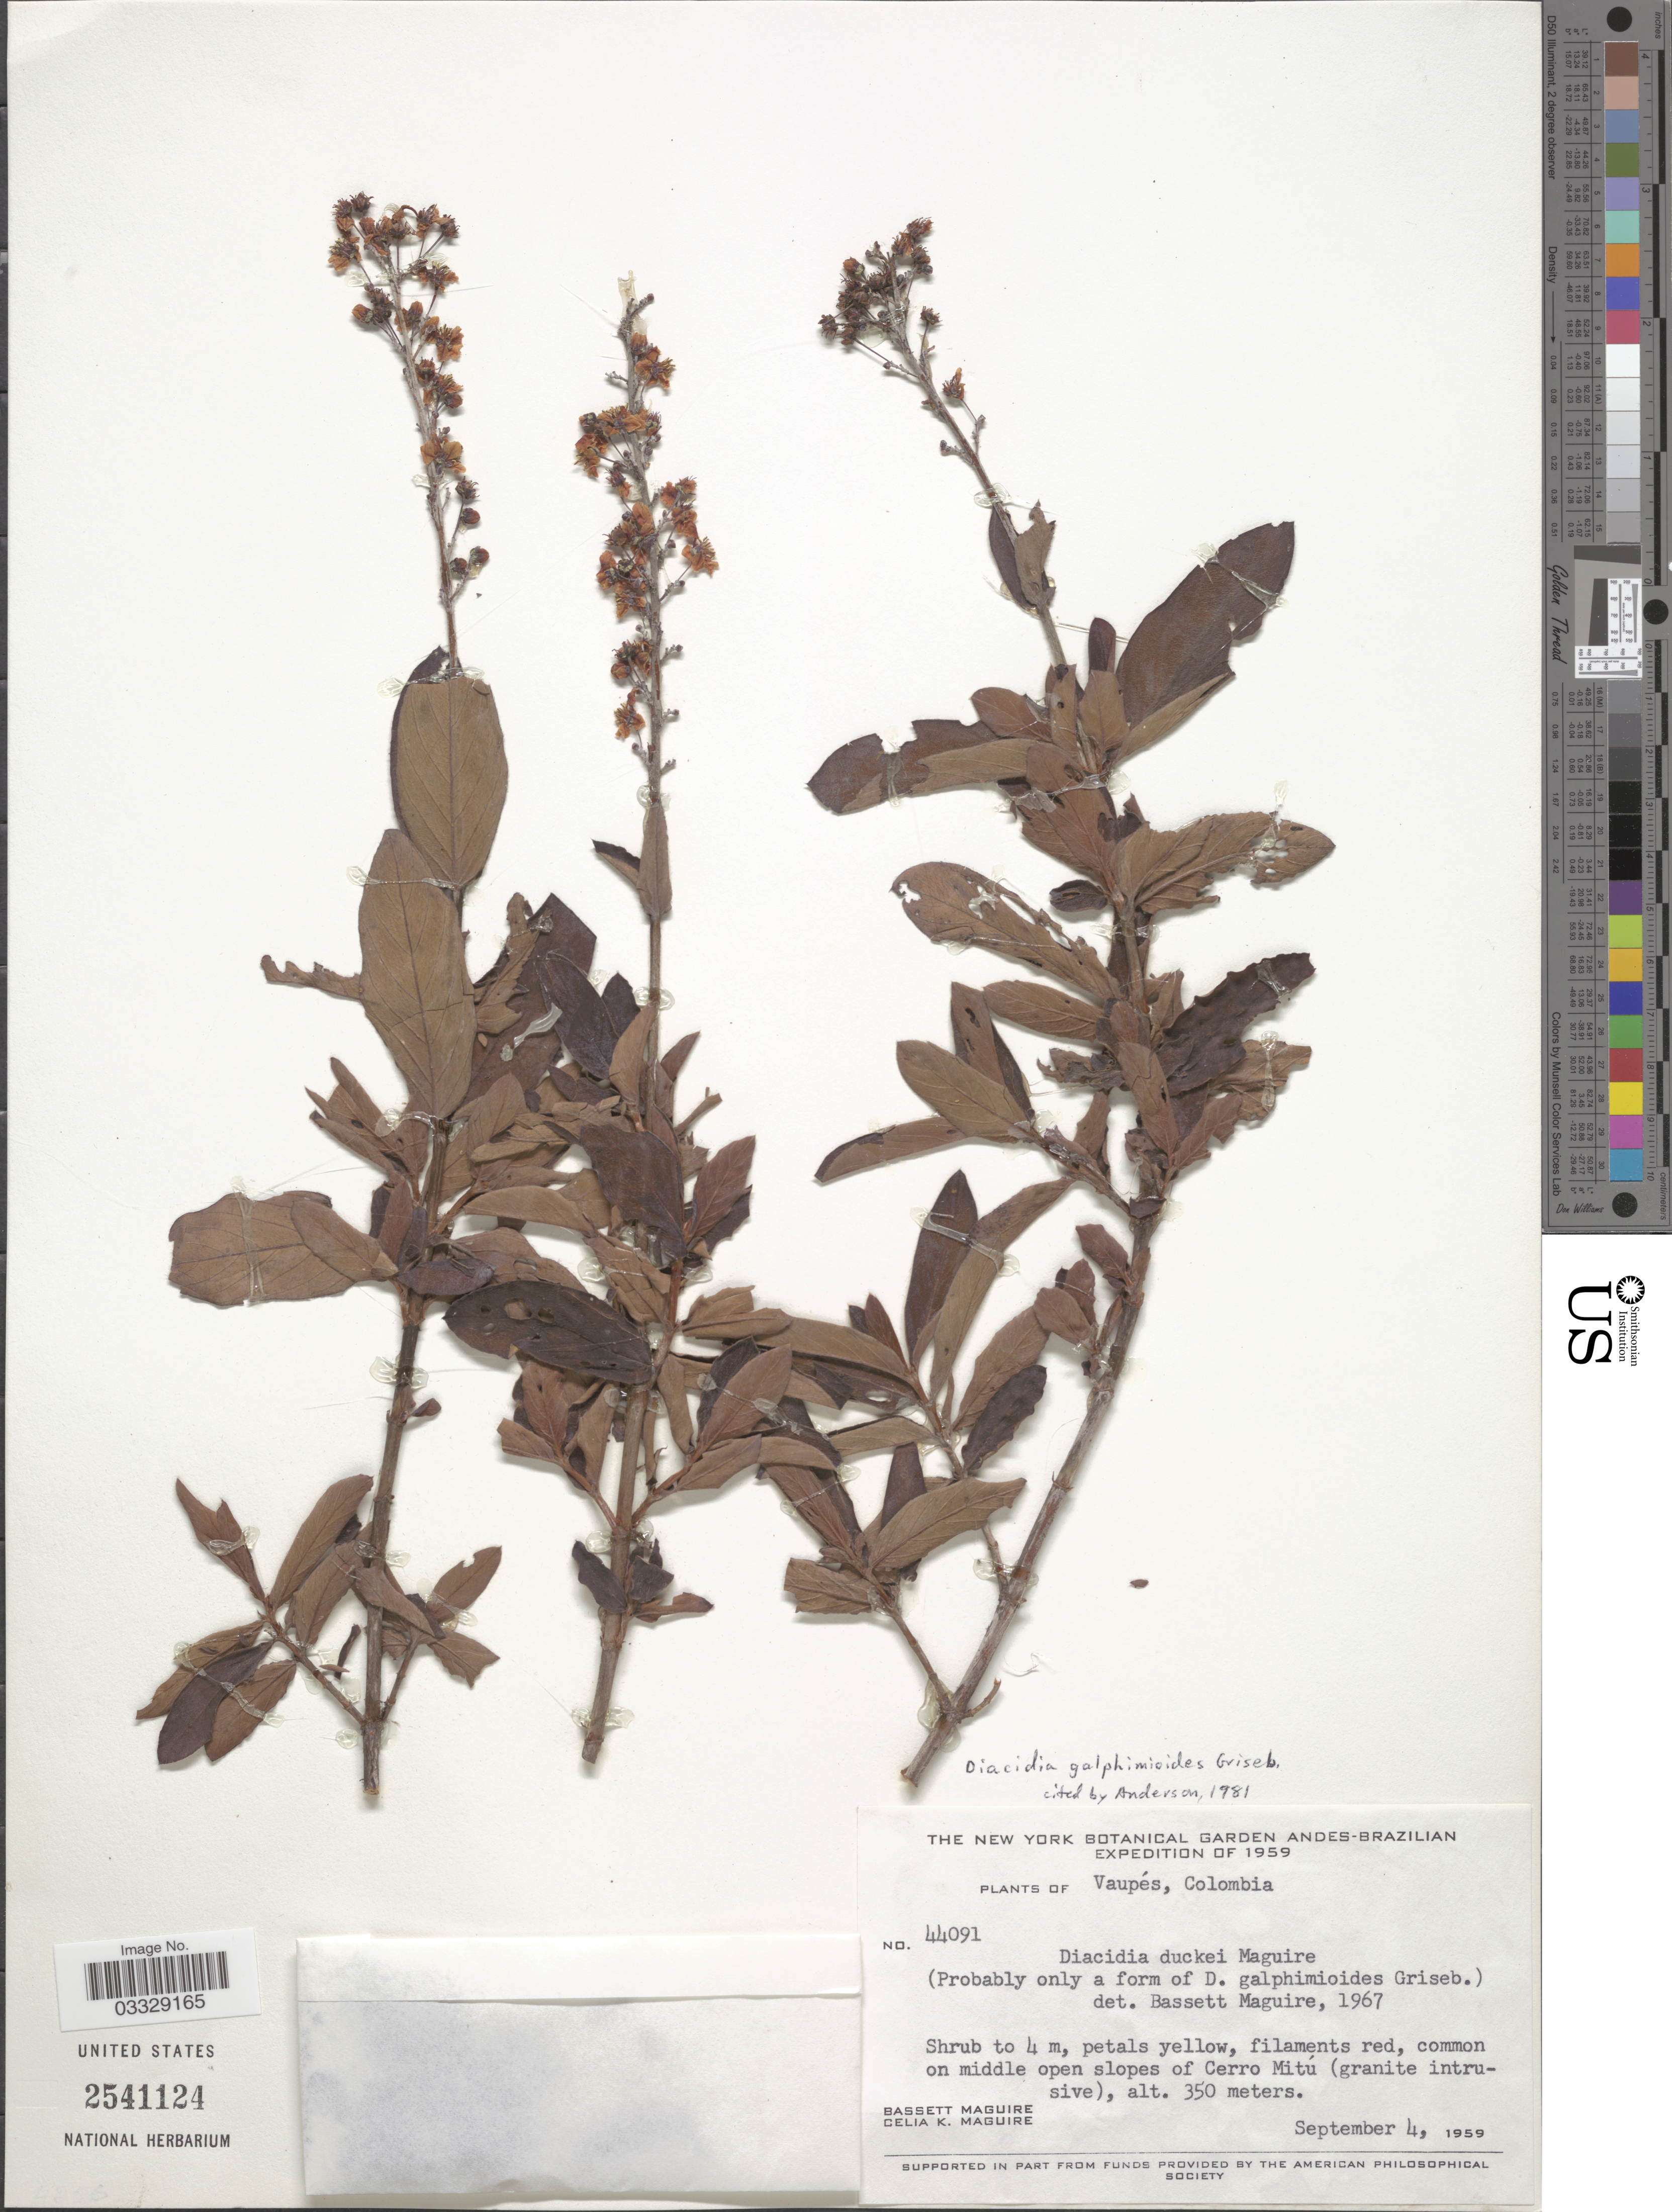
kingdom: Plantae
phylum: Tracheophyta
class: Magnoliopsida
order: Malpighiales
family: Malpighiaceae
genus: Diacidia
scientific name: Diacidia galphimioides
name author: Griseb.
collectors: B. Maguire & C. K. Maguire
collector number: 44091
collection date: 1959-09-04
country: Colombia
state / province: Vaupés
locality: On middle open slopes of Cerro Mitú (granite intrusive).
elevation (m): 350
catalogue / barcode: US 2541124